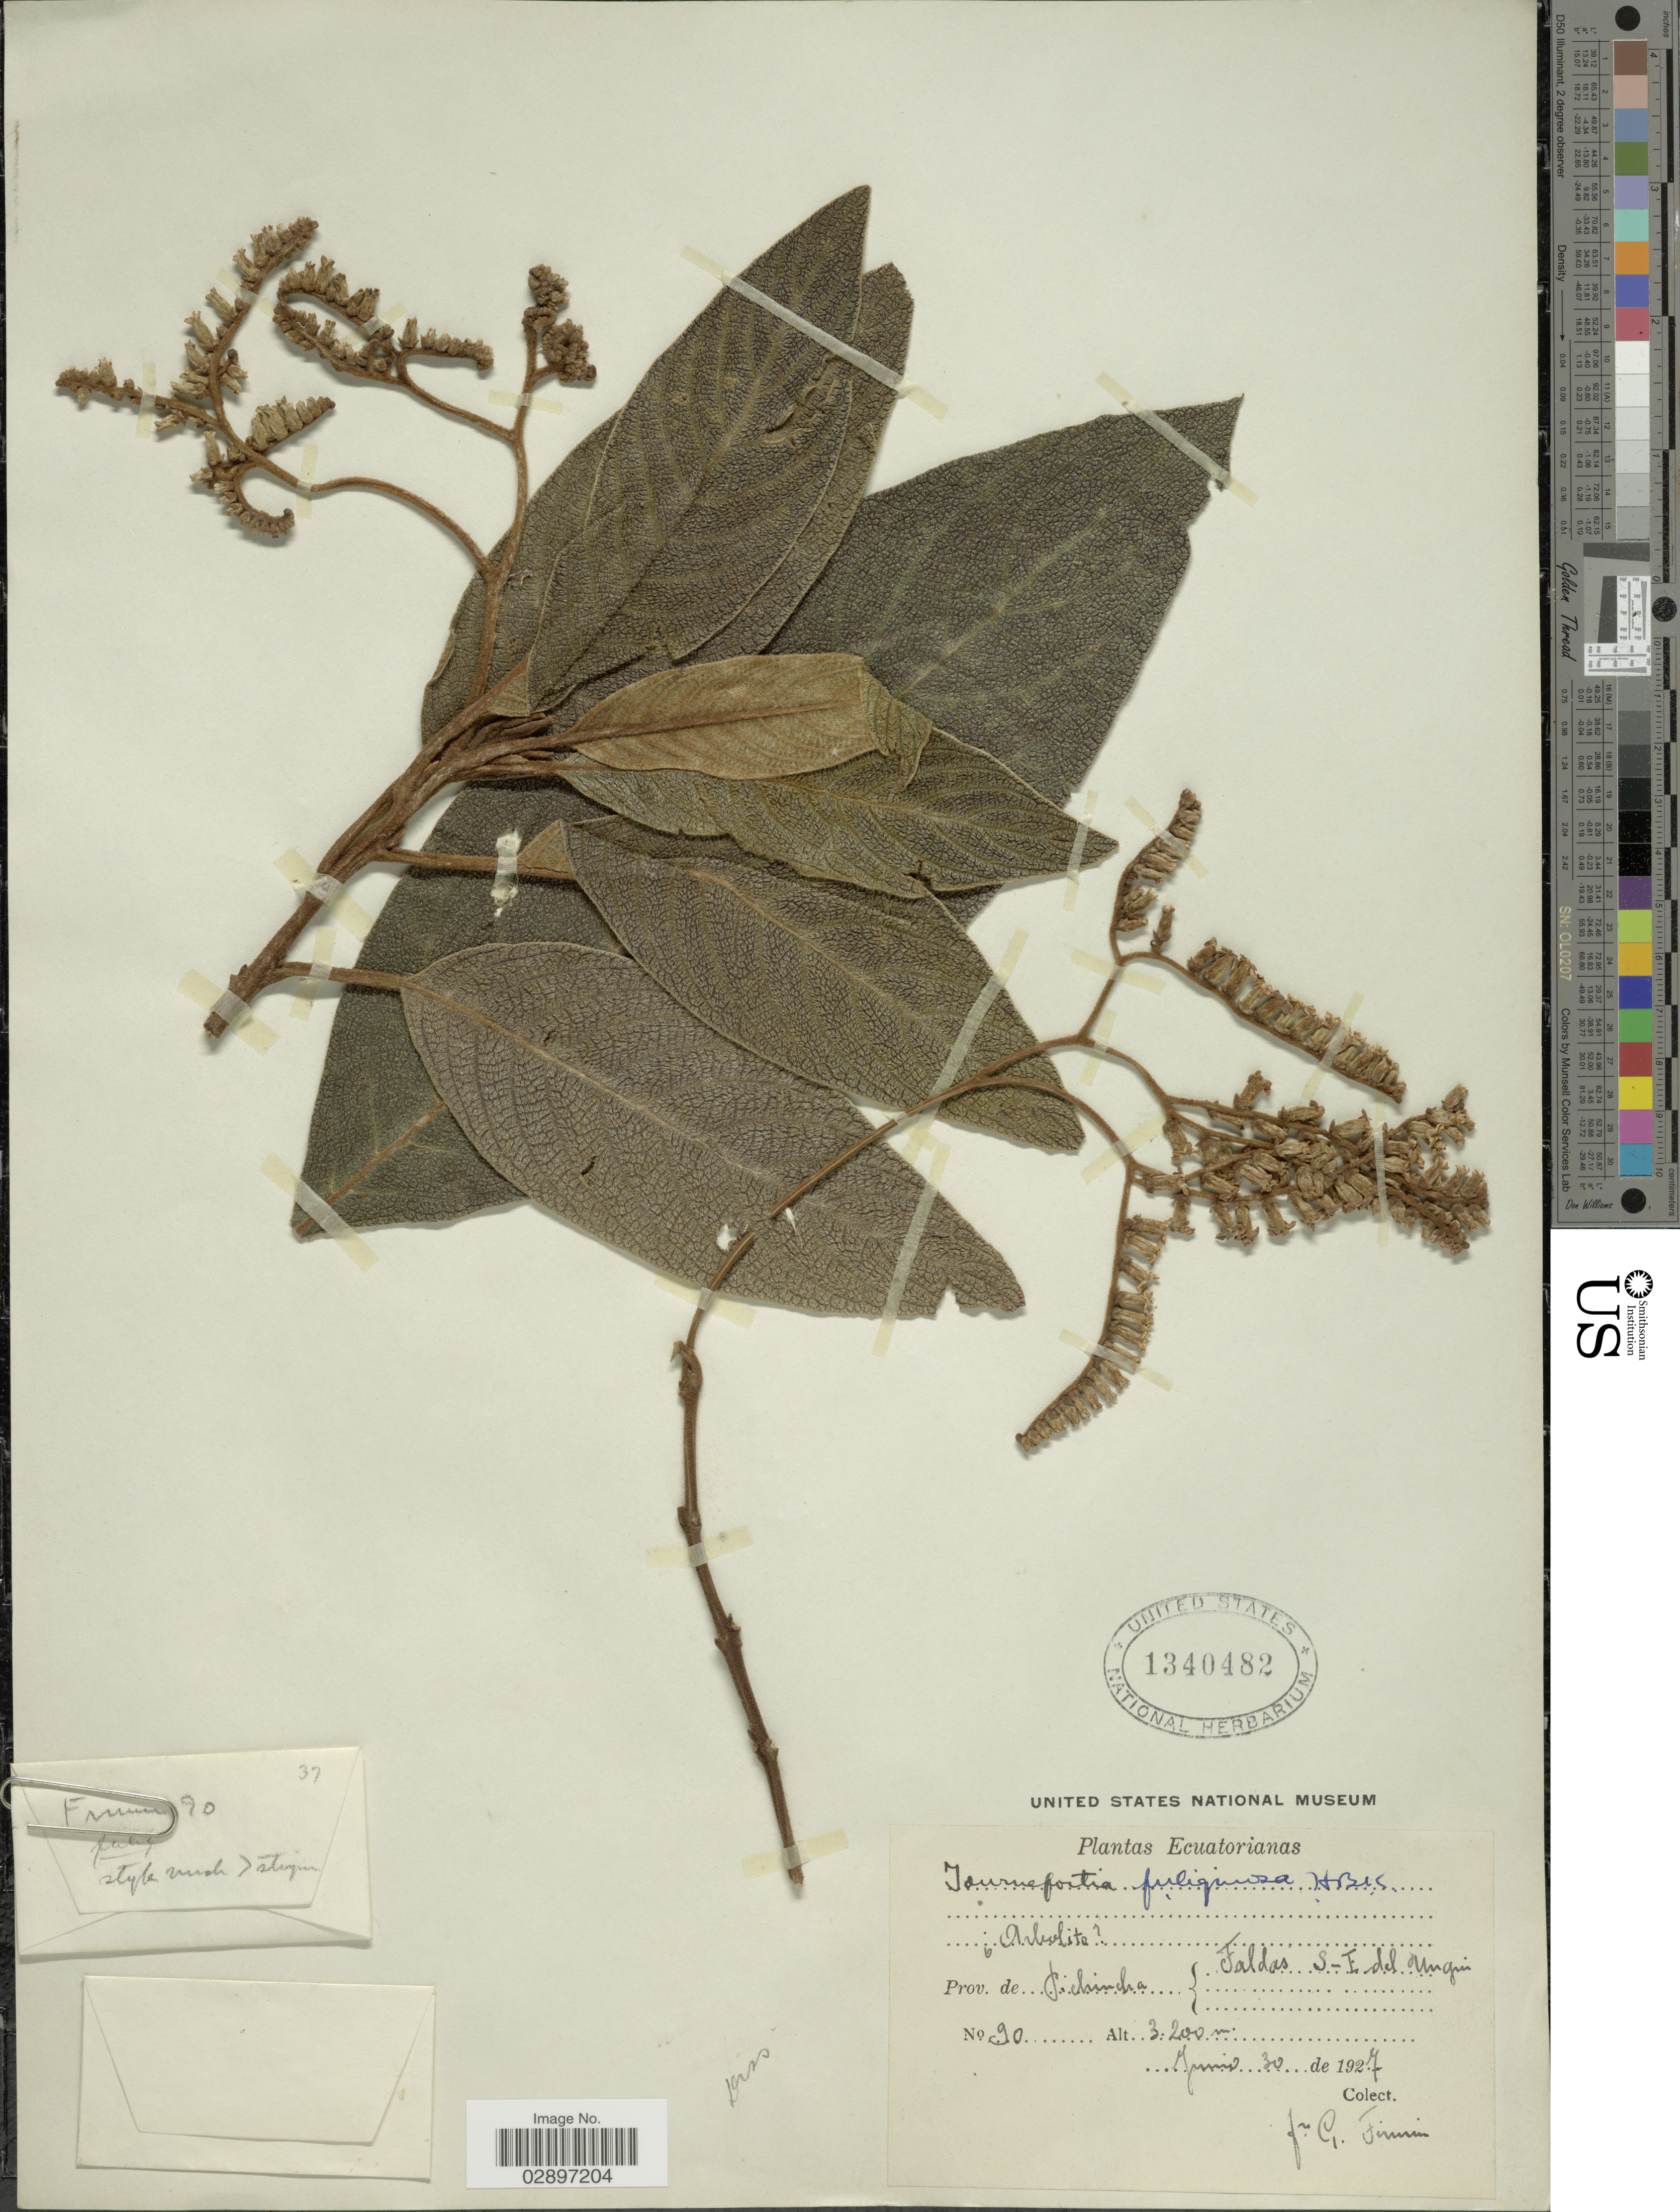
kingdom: Plantae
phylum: Tracheophyta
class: Magnoliopsida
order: Boraginales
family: Heliotropiaceae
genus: Tournefortia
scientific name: Tournefortia fuliginosa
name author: Kunth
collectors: F. Firmin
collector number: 90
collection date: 1927-06-30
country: Ecuador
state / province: Pichincha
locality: Faldas S-E del Ungui.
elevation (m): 3200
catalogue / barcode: US 1340482